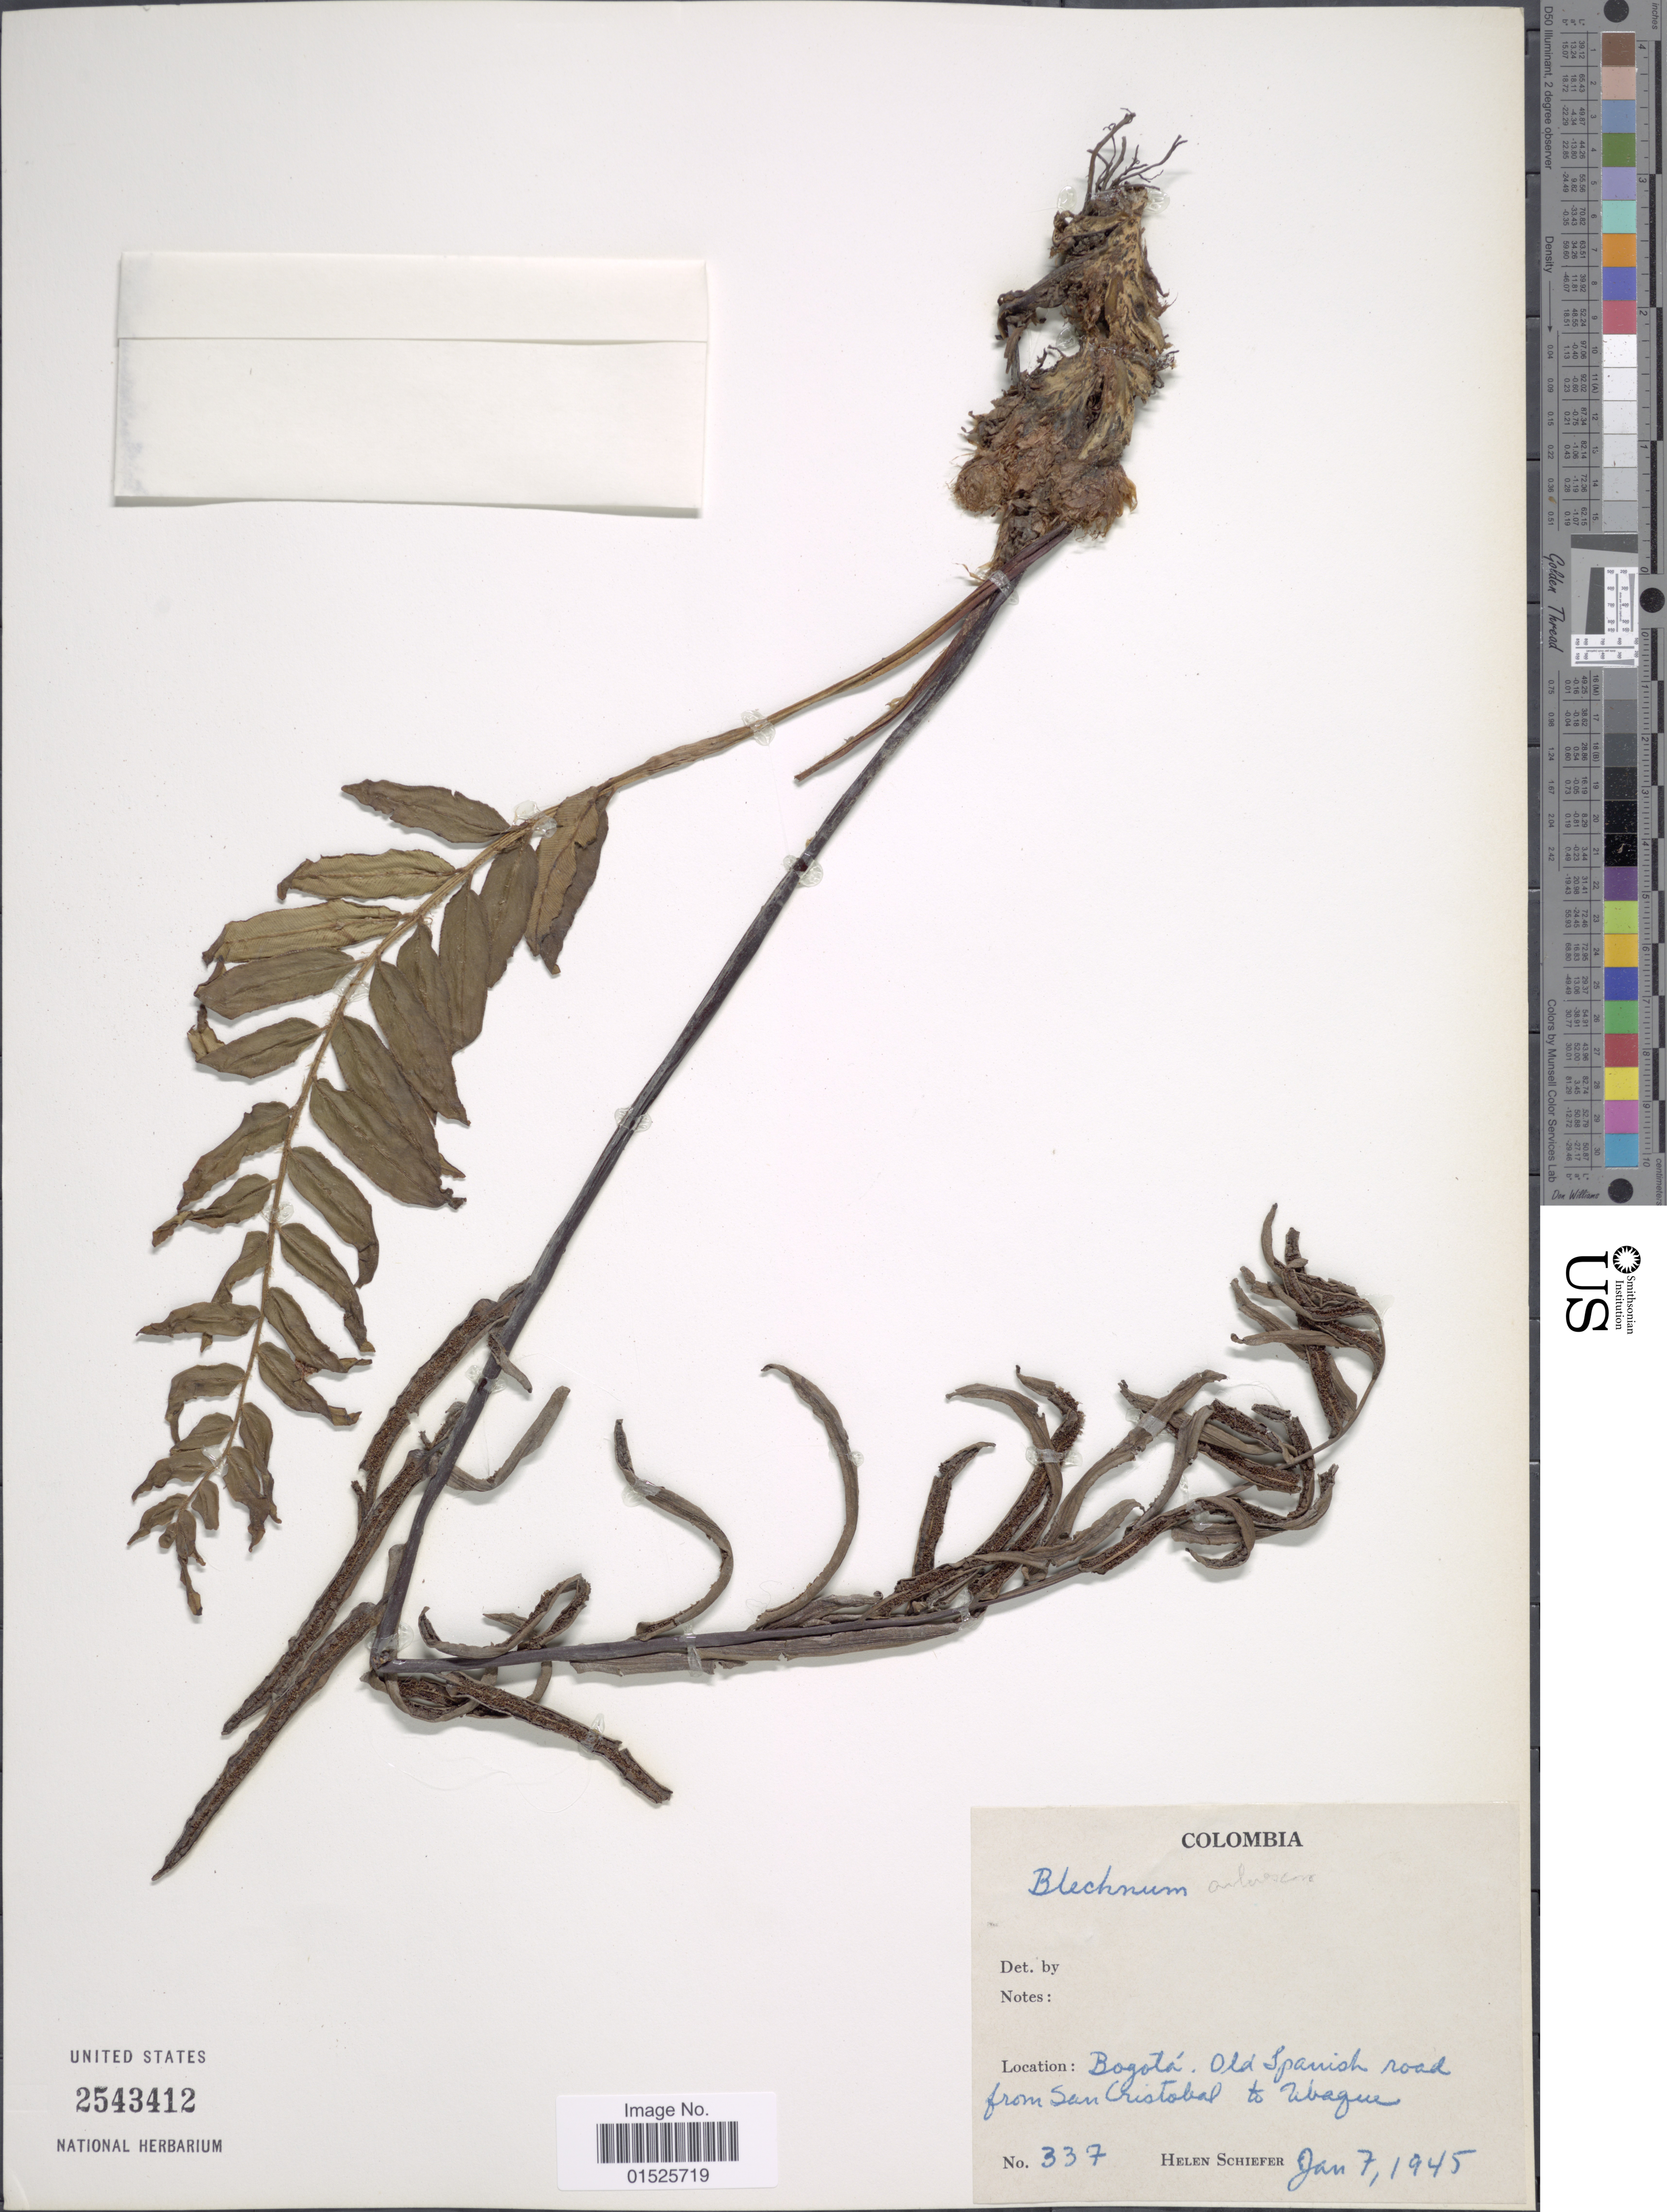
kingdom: Plantae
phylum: Tracheophyta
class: Polypodiopsida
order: Polypodiales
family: Blechnaceae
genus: Blechnum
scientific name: Blechnum cordatum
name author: (Desv.) Hieron.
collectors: H. Schiefer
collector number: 337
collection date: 1945-01-07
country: Colombia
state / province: Bogota D.C.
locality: Old Spanish road from San Cristobel to Ubaque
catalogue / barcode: US 2543412